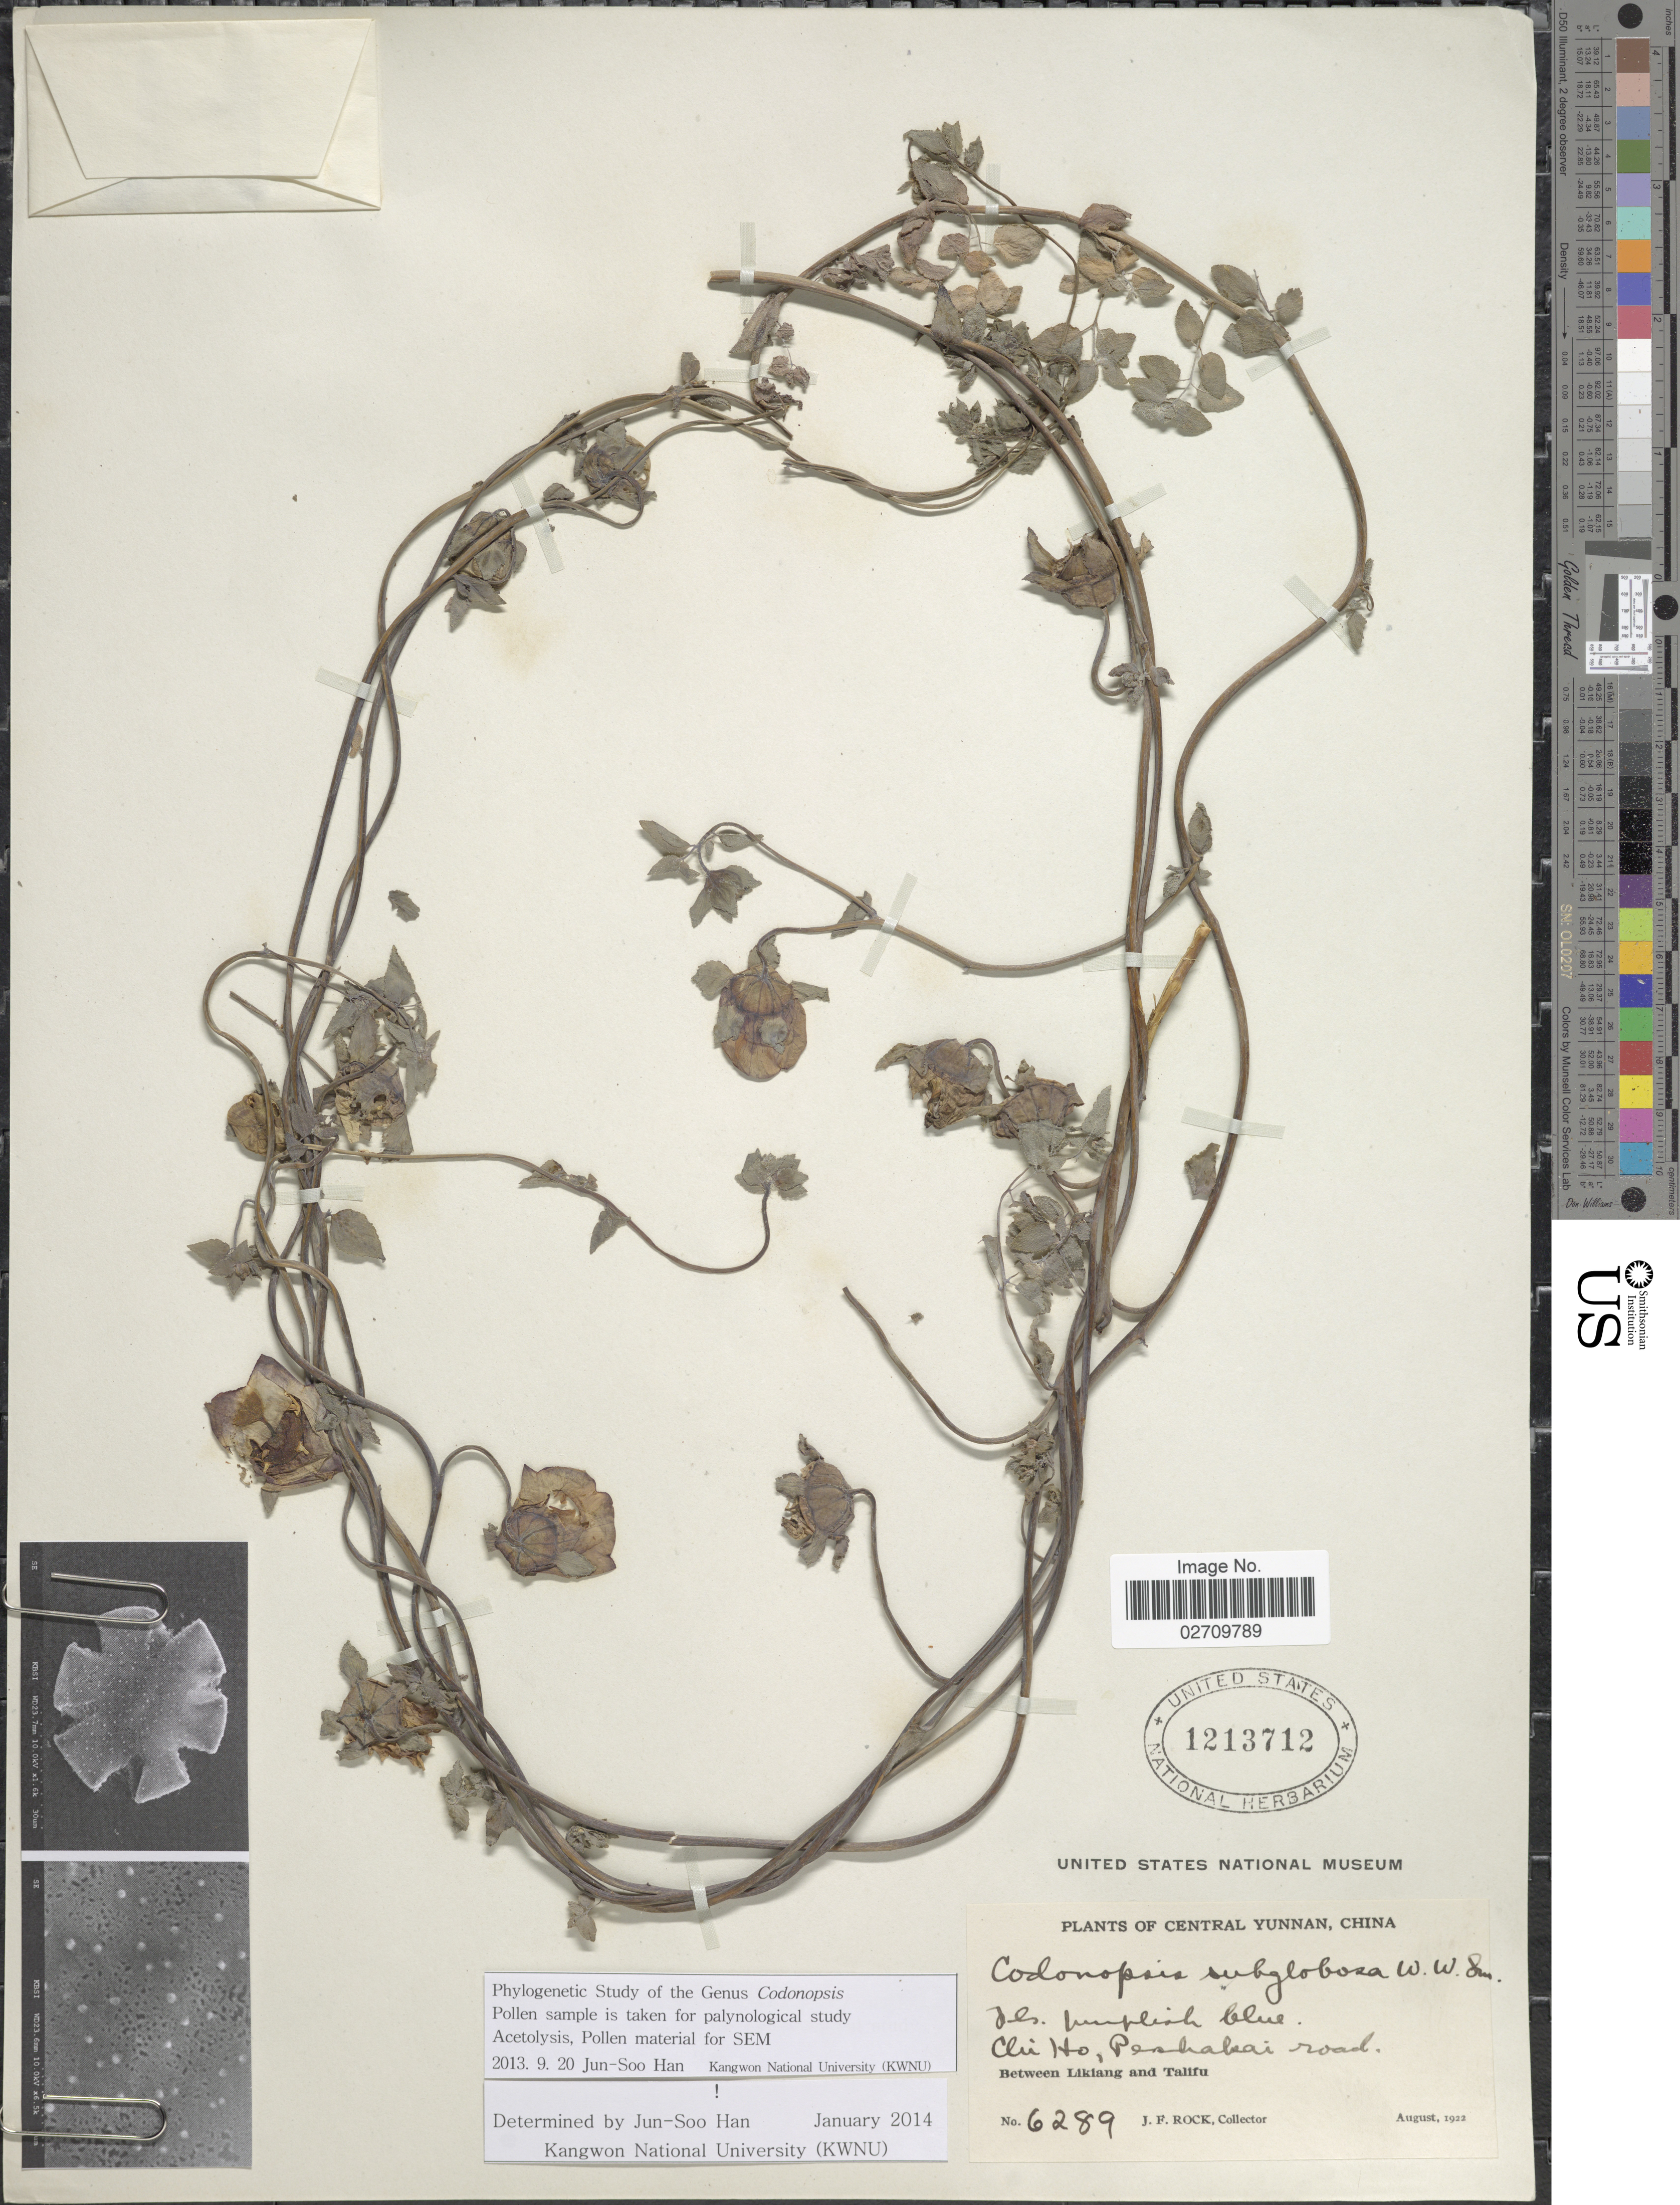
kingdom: Plantae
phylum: Tracheophyta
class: Magnoliopsida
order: Asterales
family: Campanulaceae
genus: Codonopsis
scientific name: Codonopsis subglobosa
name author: W.W. Sm.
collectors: J. F. Rock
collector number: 6289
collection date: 1922-08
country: China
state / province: Yunnan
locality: Central Yunnan, Chi Ho, Peshakai road, Between Likiang and Talifu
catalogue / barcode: US 1213712